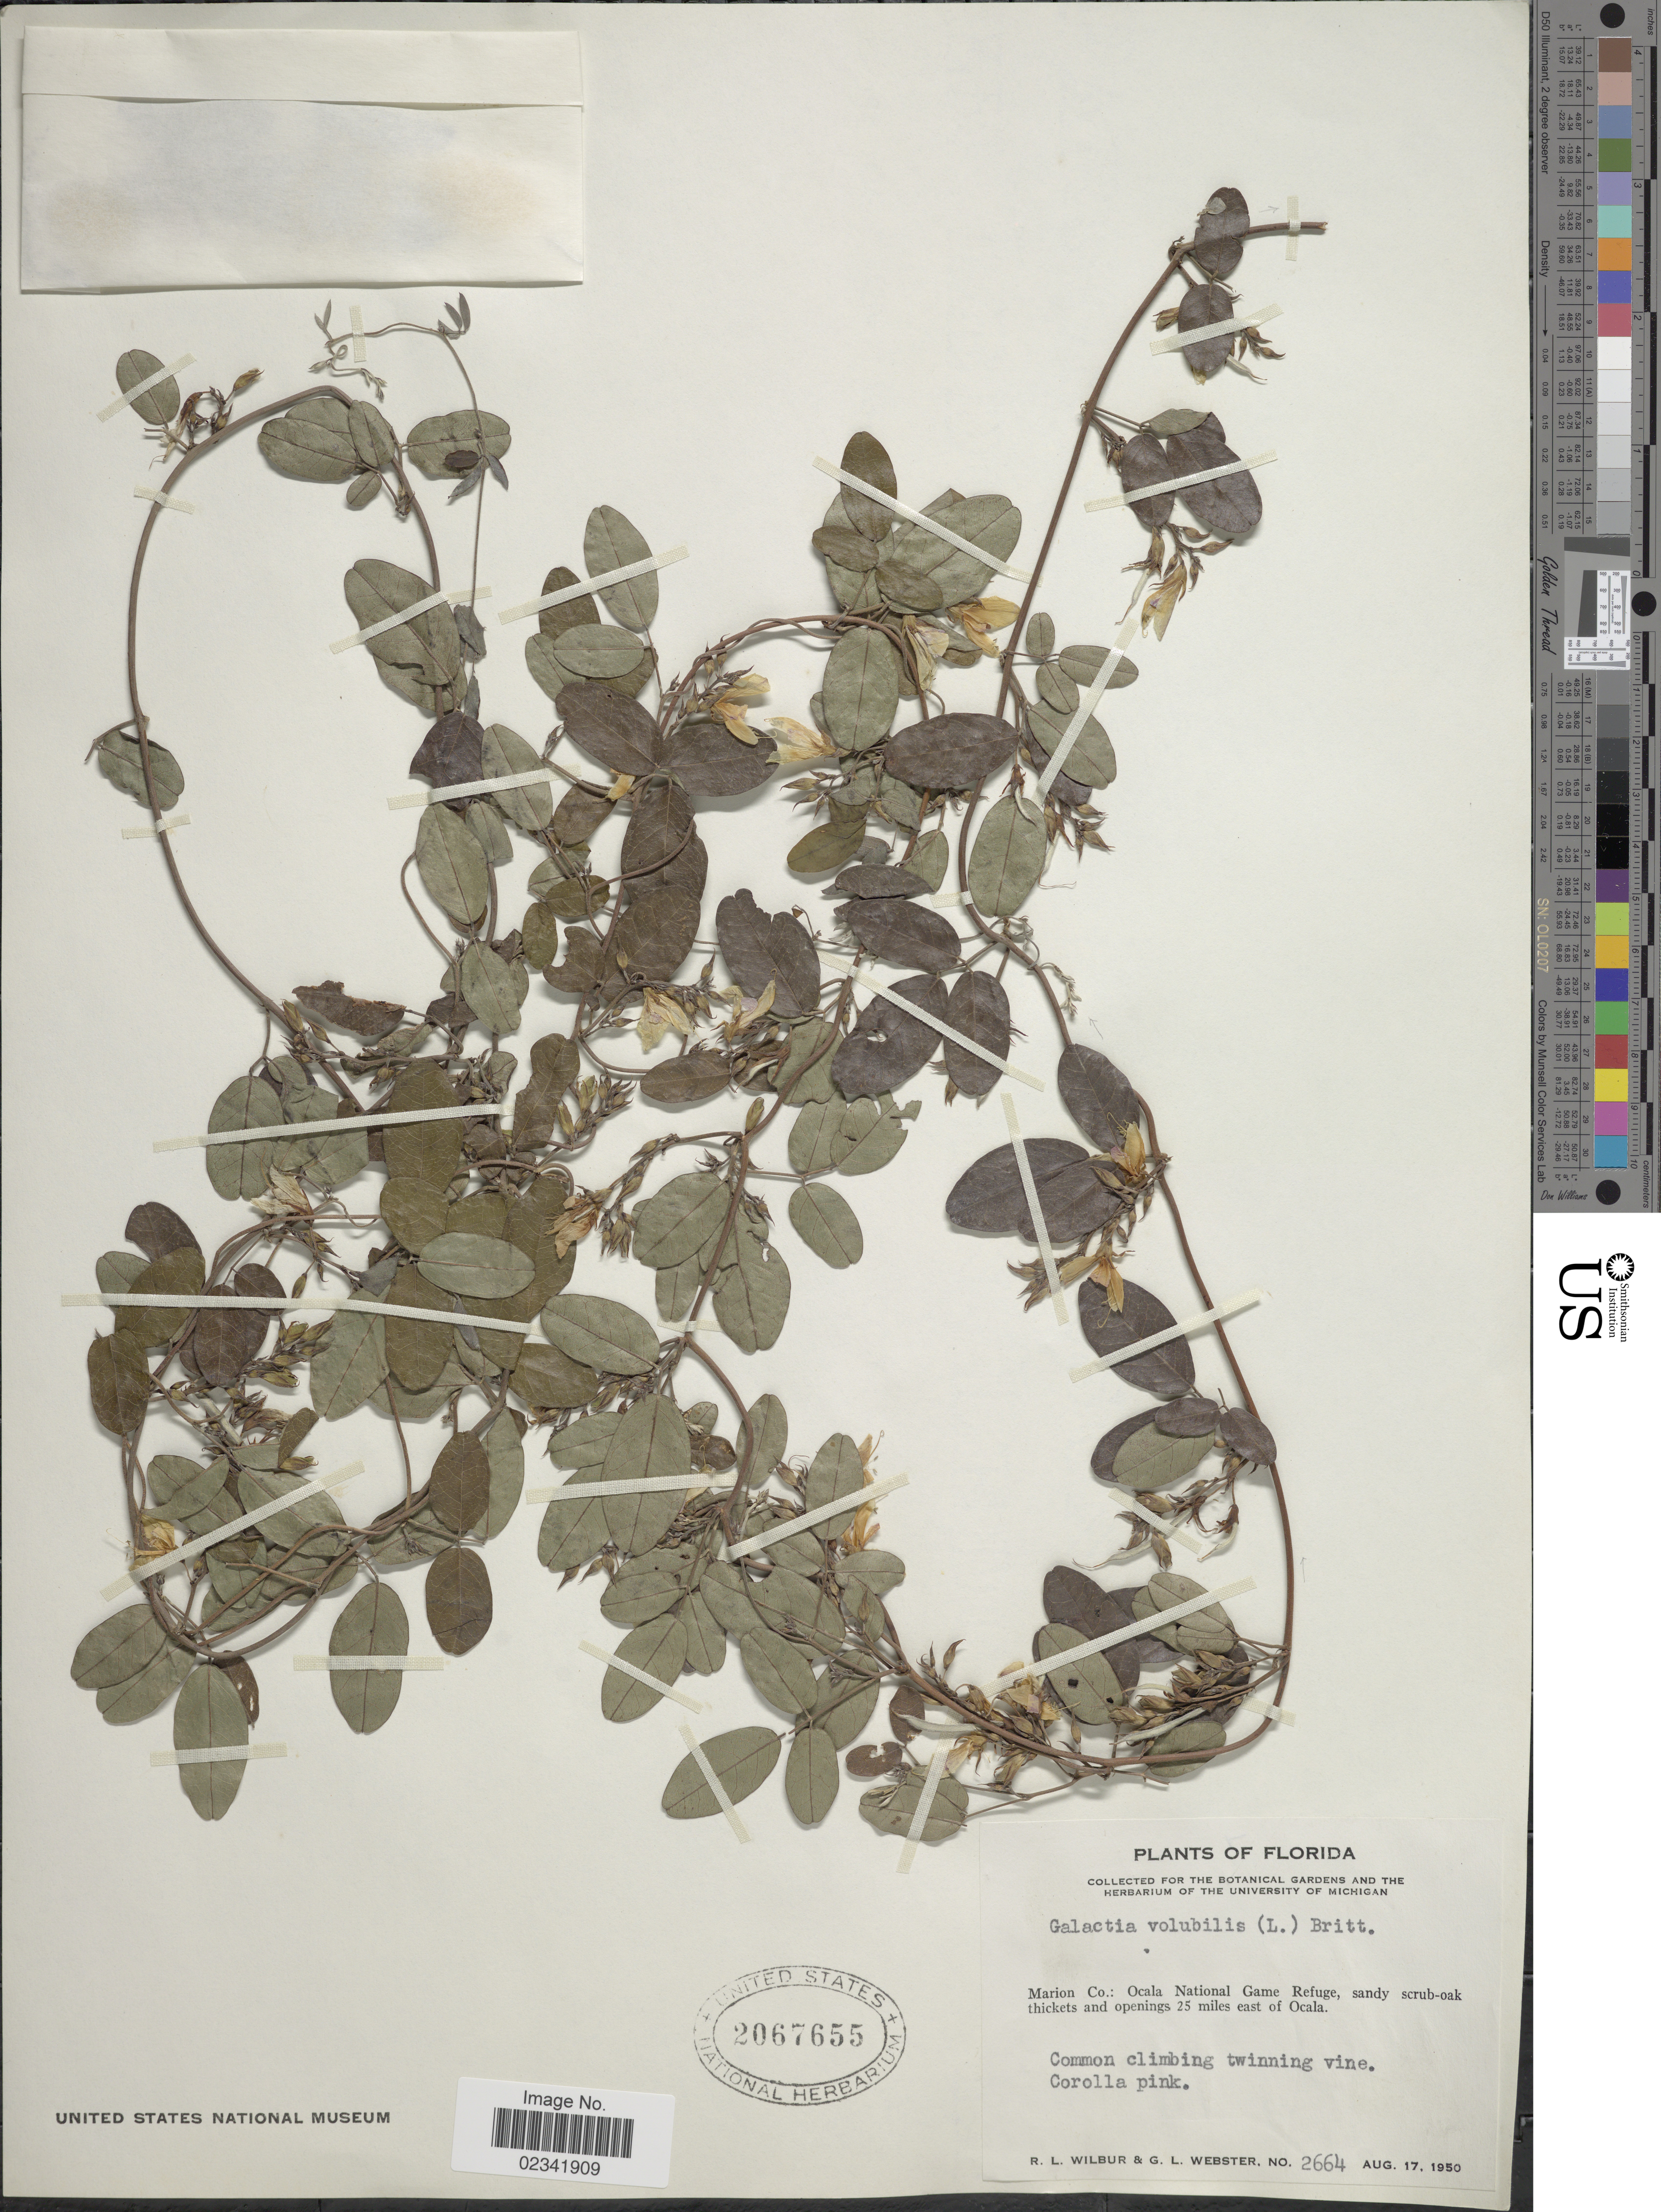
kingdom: Plantae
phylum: Tracheophyta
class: Magnoliopsida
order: Fabales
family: Fabaceae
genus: Galactia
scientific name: Galactia volubilis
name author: (L.) Britton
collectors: R. L. Wilbur & G. L. Webster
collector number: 2664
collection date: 1950-08-17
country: United States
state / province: Florida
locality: Marion Co.: Ocala National Game Refuge, 25 miles east of Ocala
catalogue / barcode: US 2067655